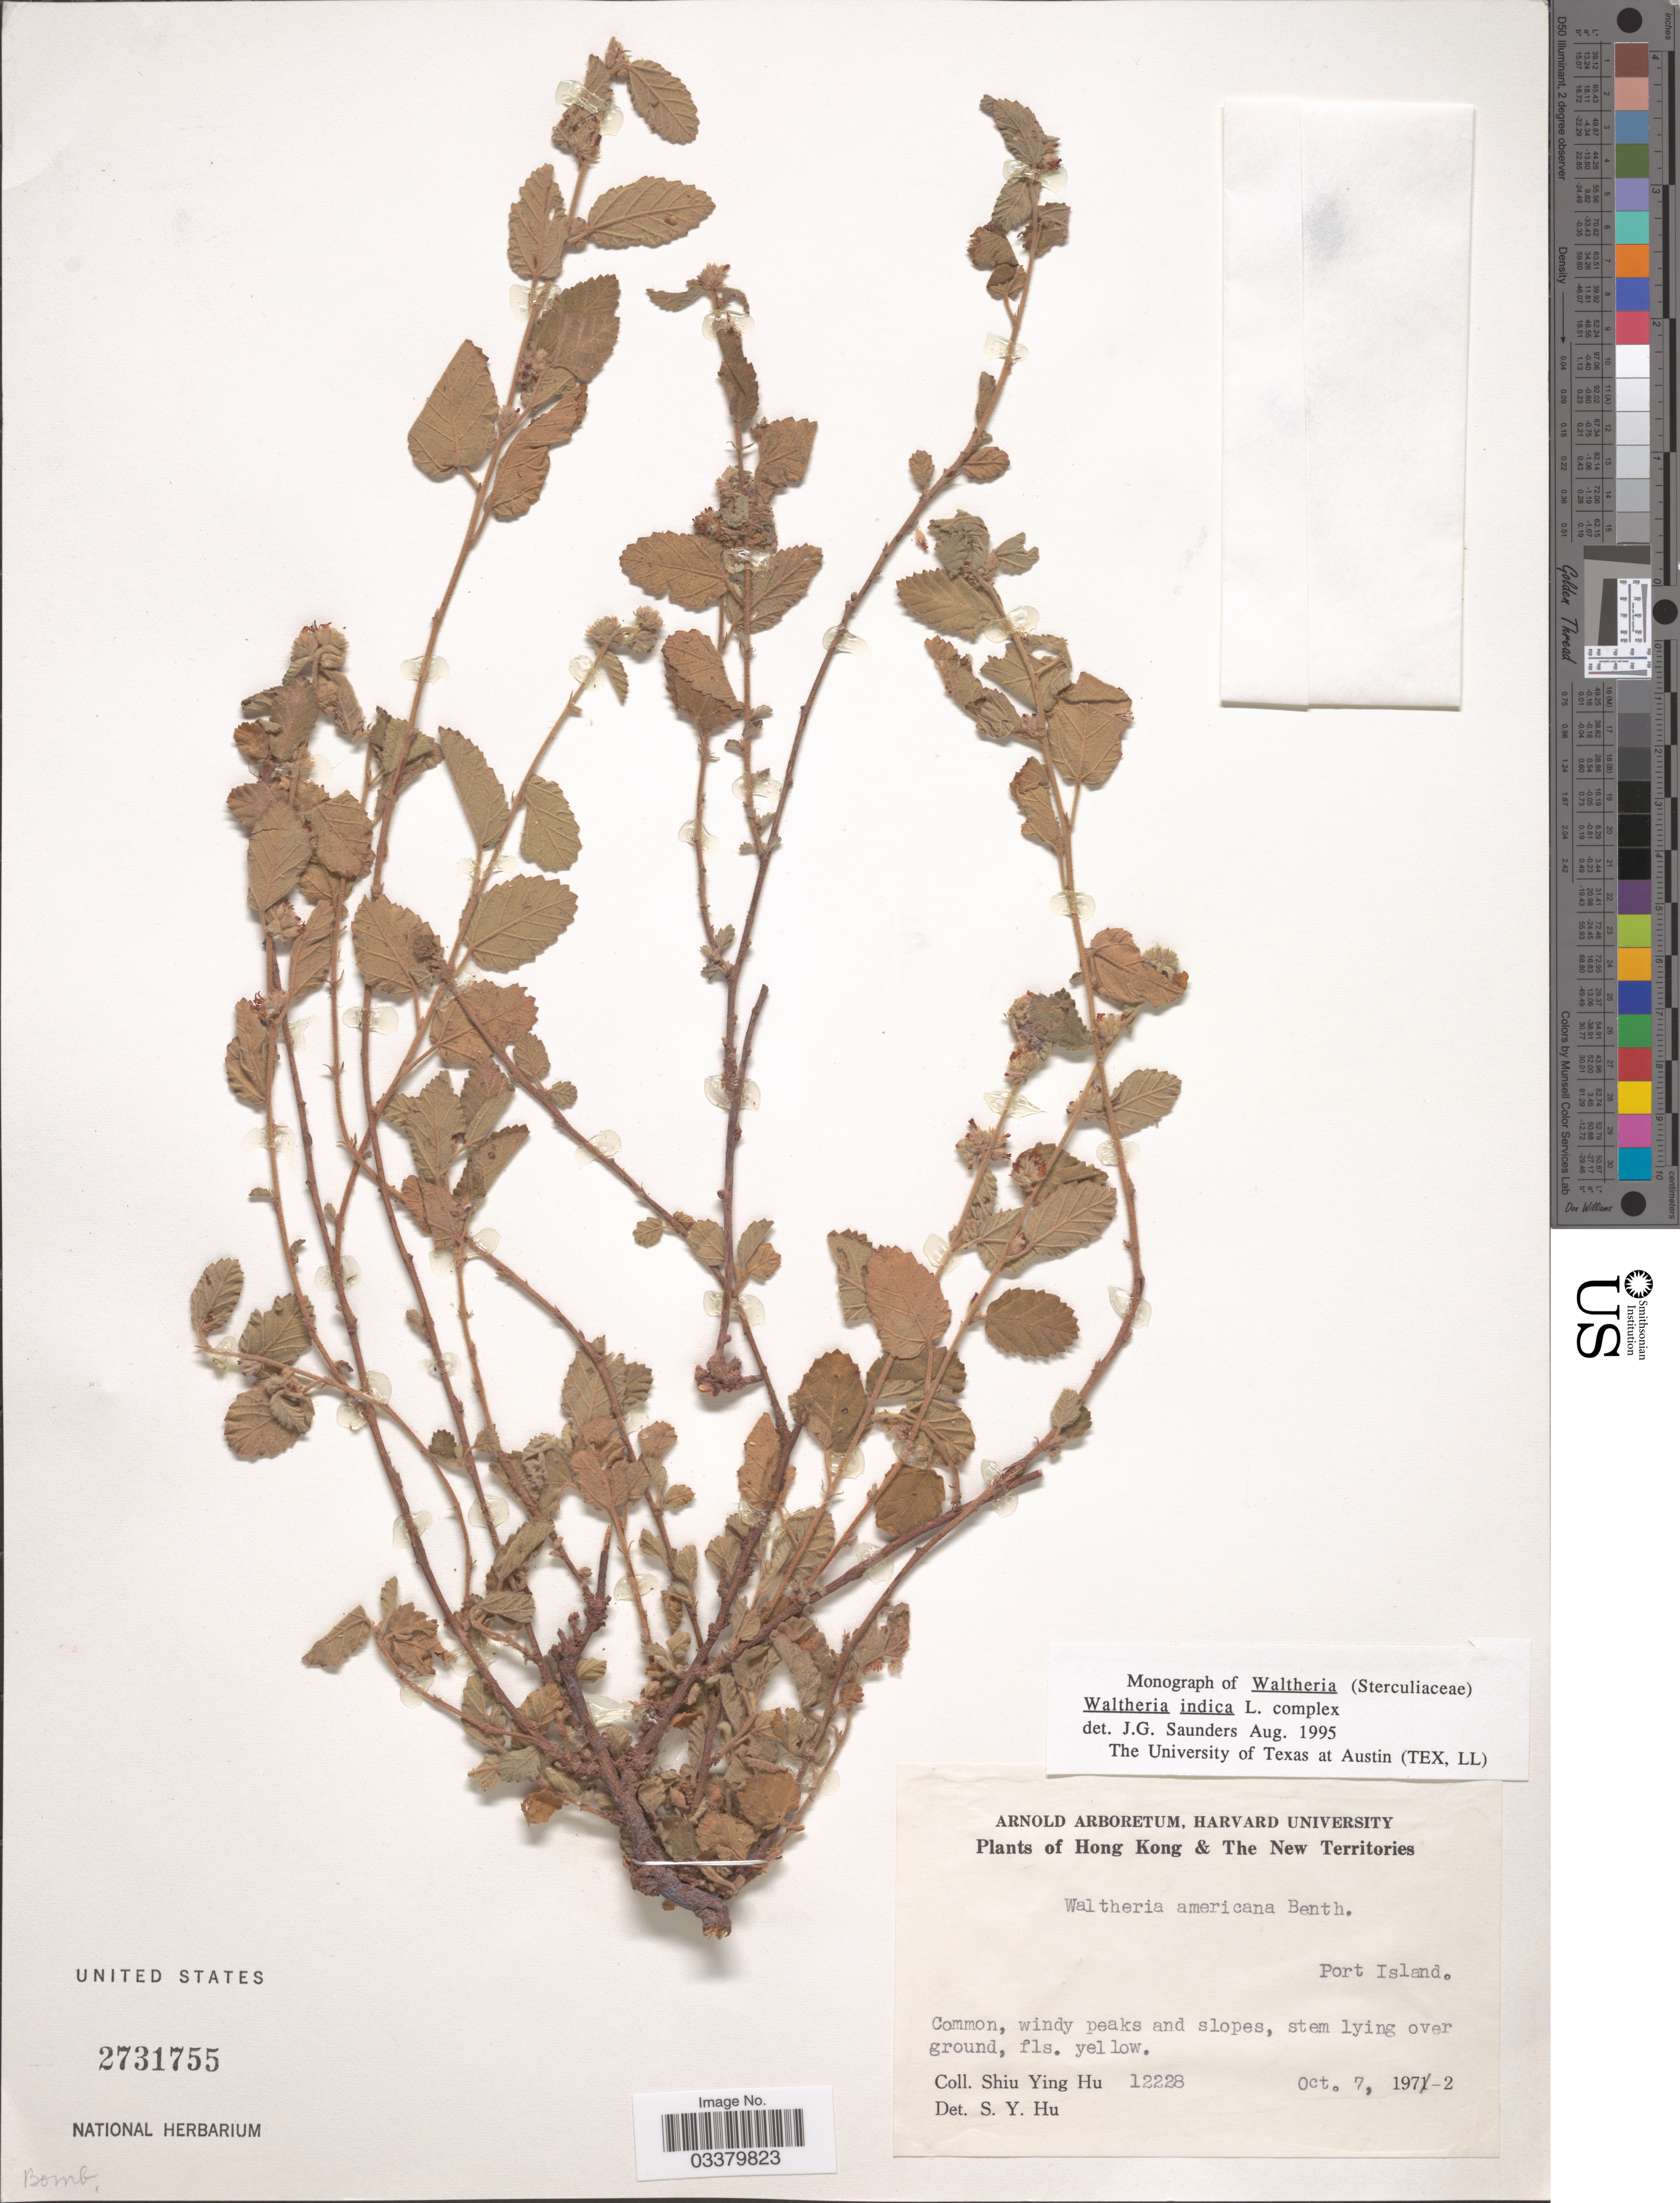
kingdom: Plantae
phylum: Tracheophyta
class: Magnoliopsida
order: Malvales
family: Malvaceae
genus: Waltheria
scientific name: Waltheria indica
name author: L.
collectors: S. Y. Hu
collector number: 12228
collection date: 1972-10-07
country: China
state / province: Hong Kong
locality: Hong Kong & The New Territories, Port Island.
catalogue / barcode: US 2731755